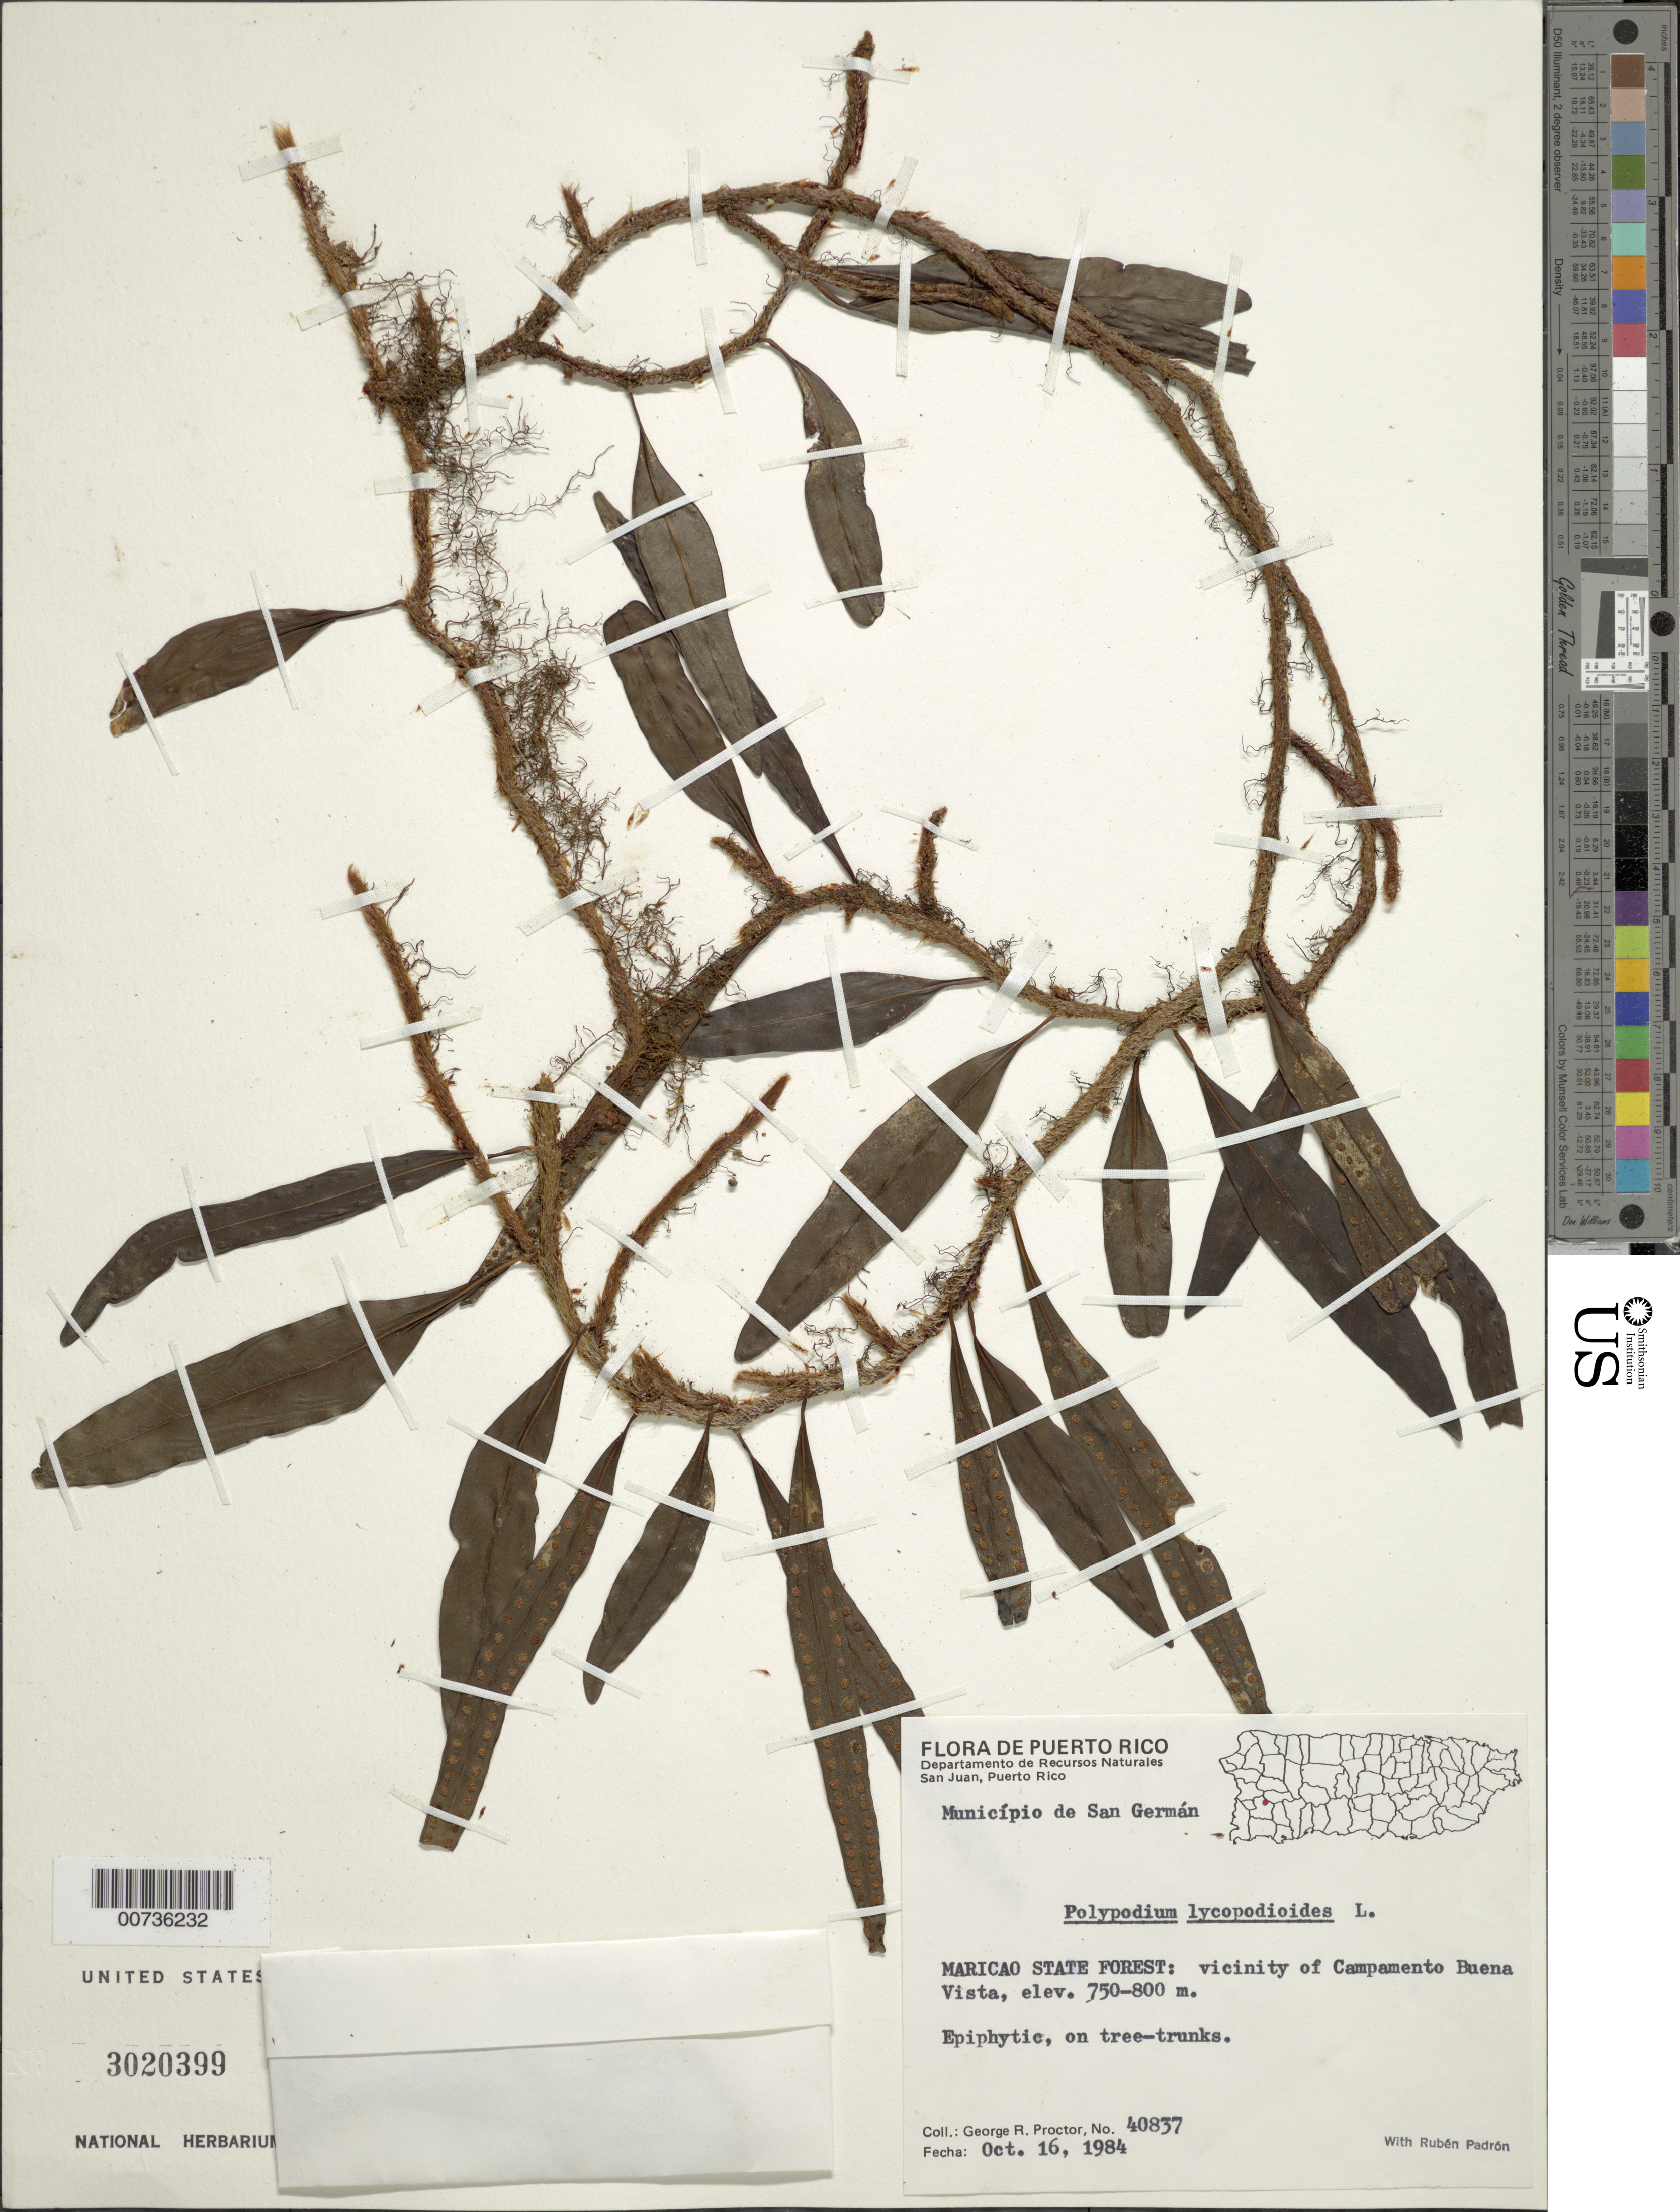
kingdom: Plantae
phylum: Tracheophyta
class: Polypodiopsida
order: Polypodiales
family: Polypodiaceae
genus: Microgramma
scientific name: Microgramma lycopodioides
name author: (L.) Copel.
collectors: G. R. Proctor & R. Padrón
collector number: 40837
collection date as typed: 16 Oct 1984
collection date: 1984-10-16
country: Puerto Rico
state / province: San Germán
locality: Maricao State Forest: vicinity of Campamento Buena Vista. Municipio de San Germán.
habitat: Epiphytic, on tree-trunks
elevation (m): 750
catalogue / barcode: US 3020399